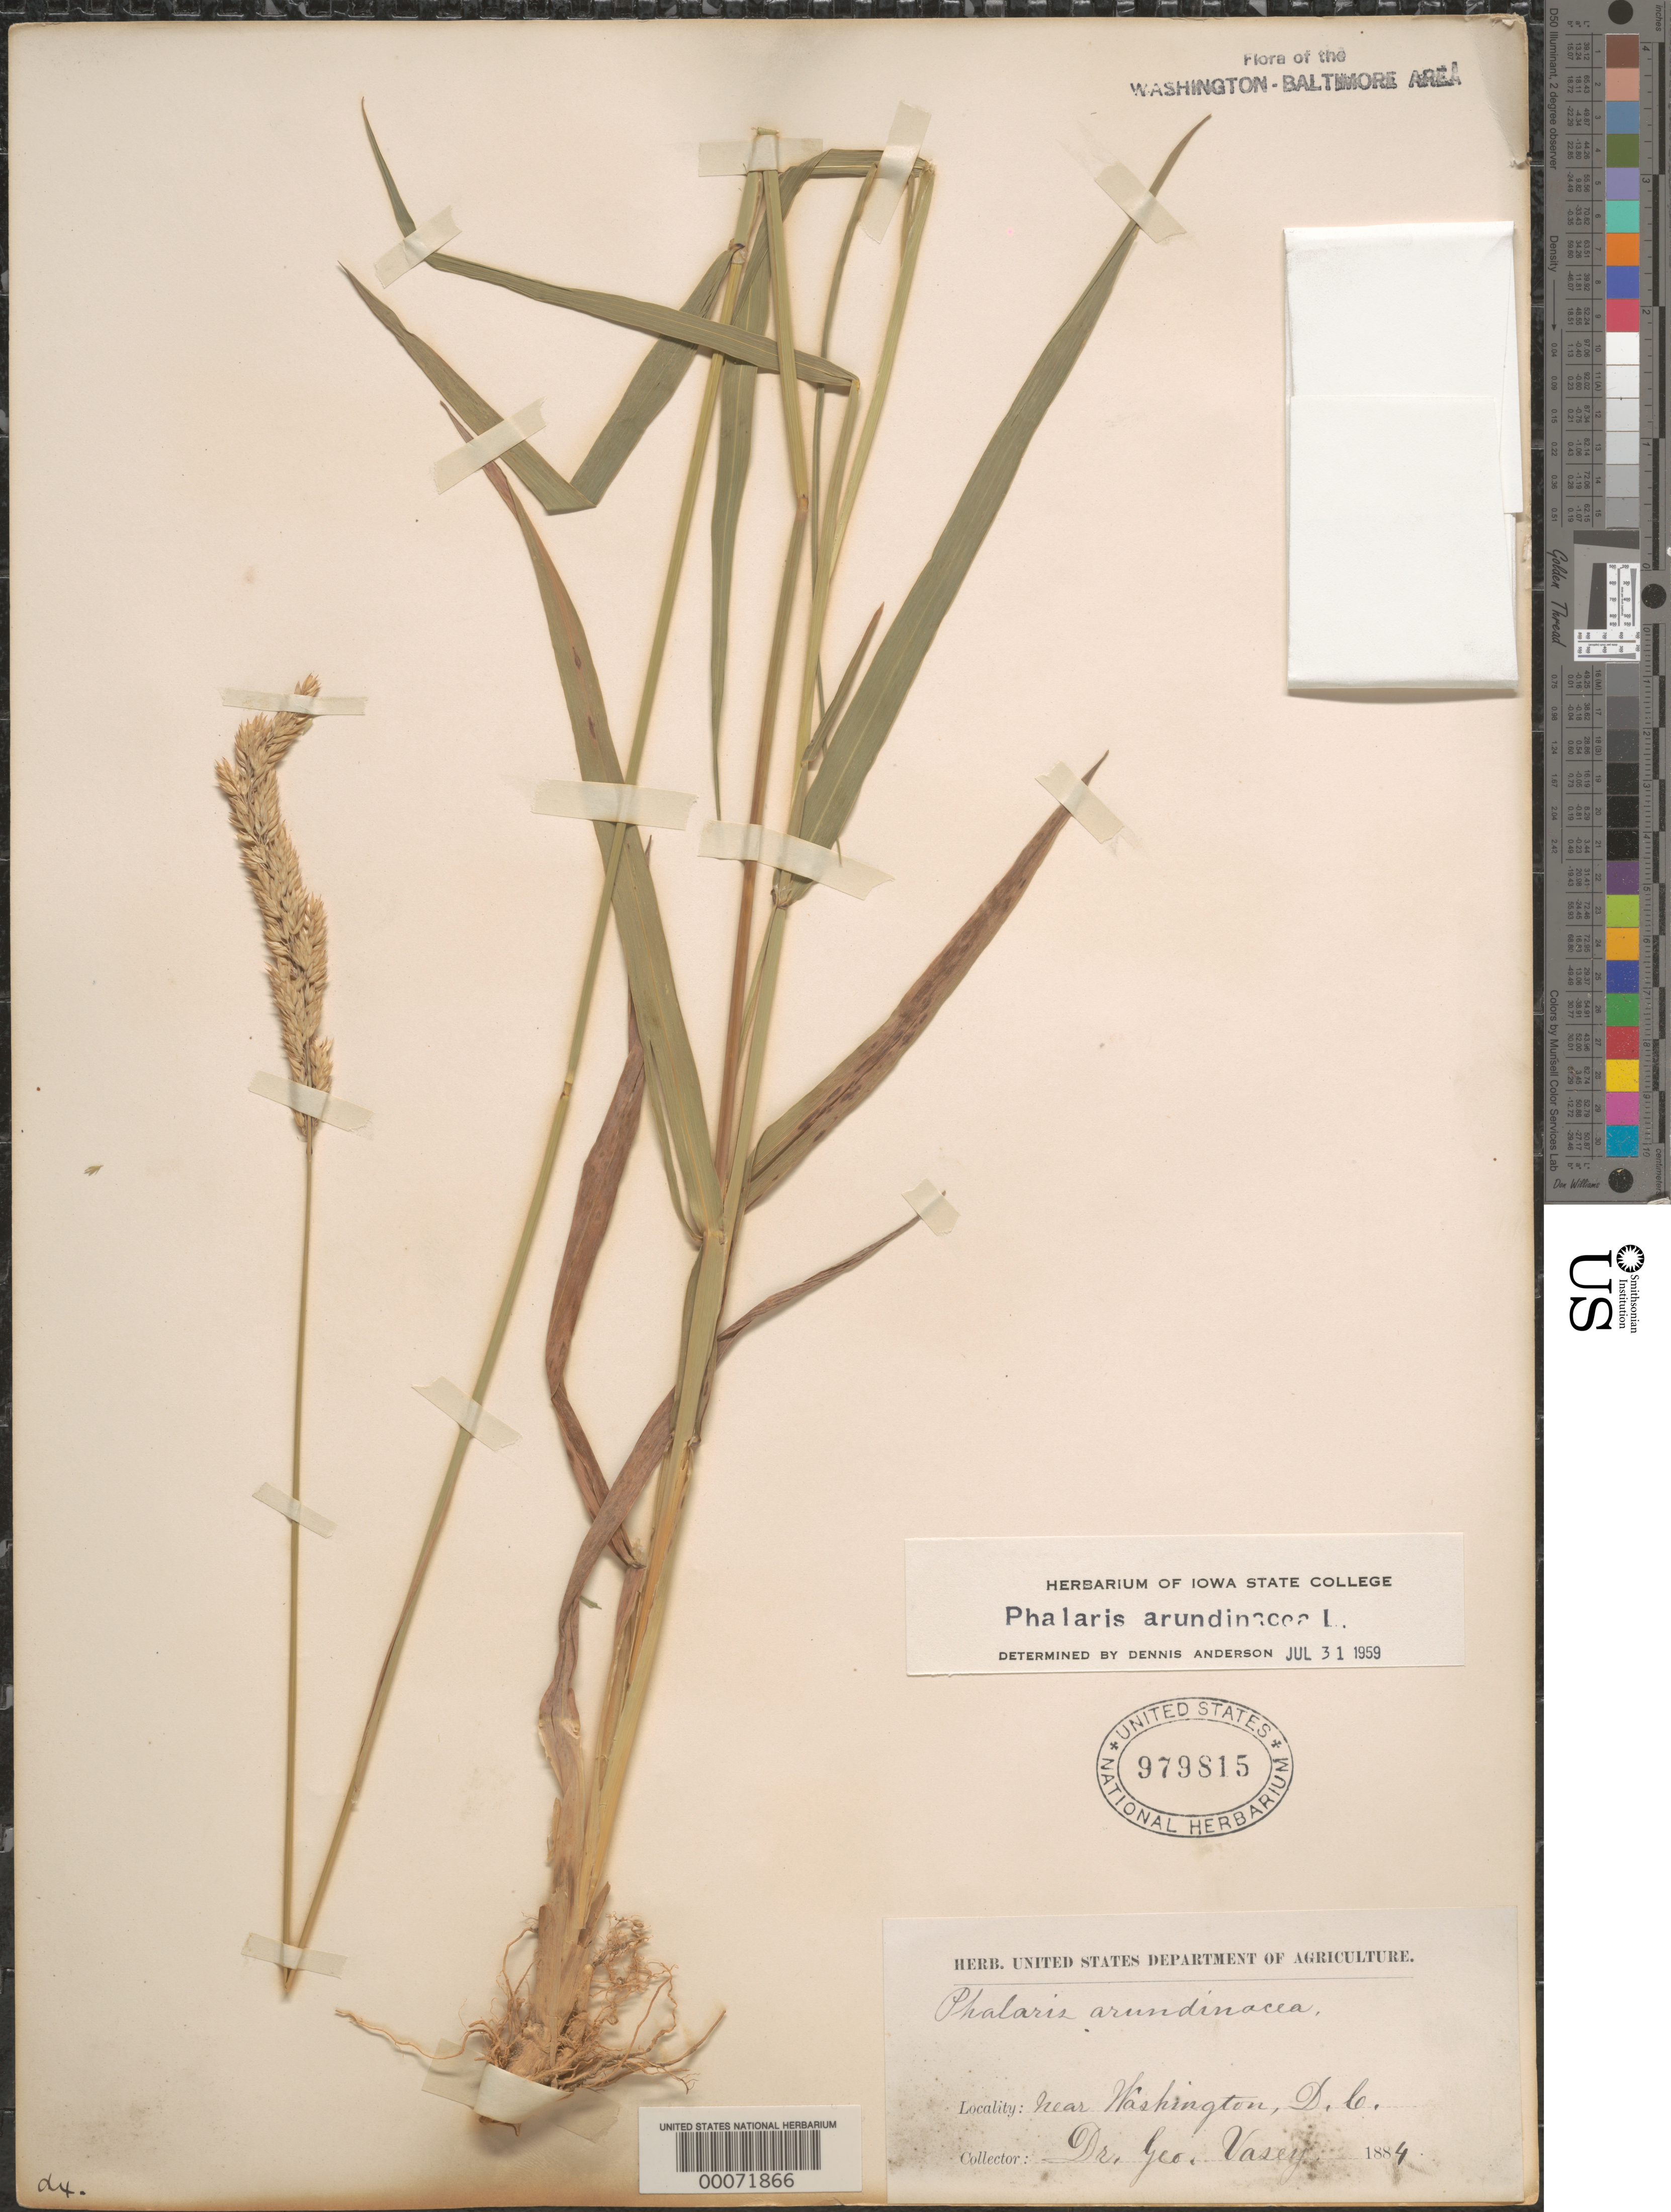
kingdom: Plantae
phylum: Tracheophyta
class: Liliopsida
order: Poales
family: Poaceae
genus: Phalaris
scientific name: Phalaris arundinacea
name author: L.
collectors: G. Vasey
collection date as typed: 1884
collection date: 1884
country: United States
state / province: District of Columbia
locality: Near Washington, DC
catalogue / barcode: US 979815